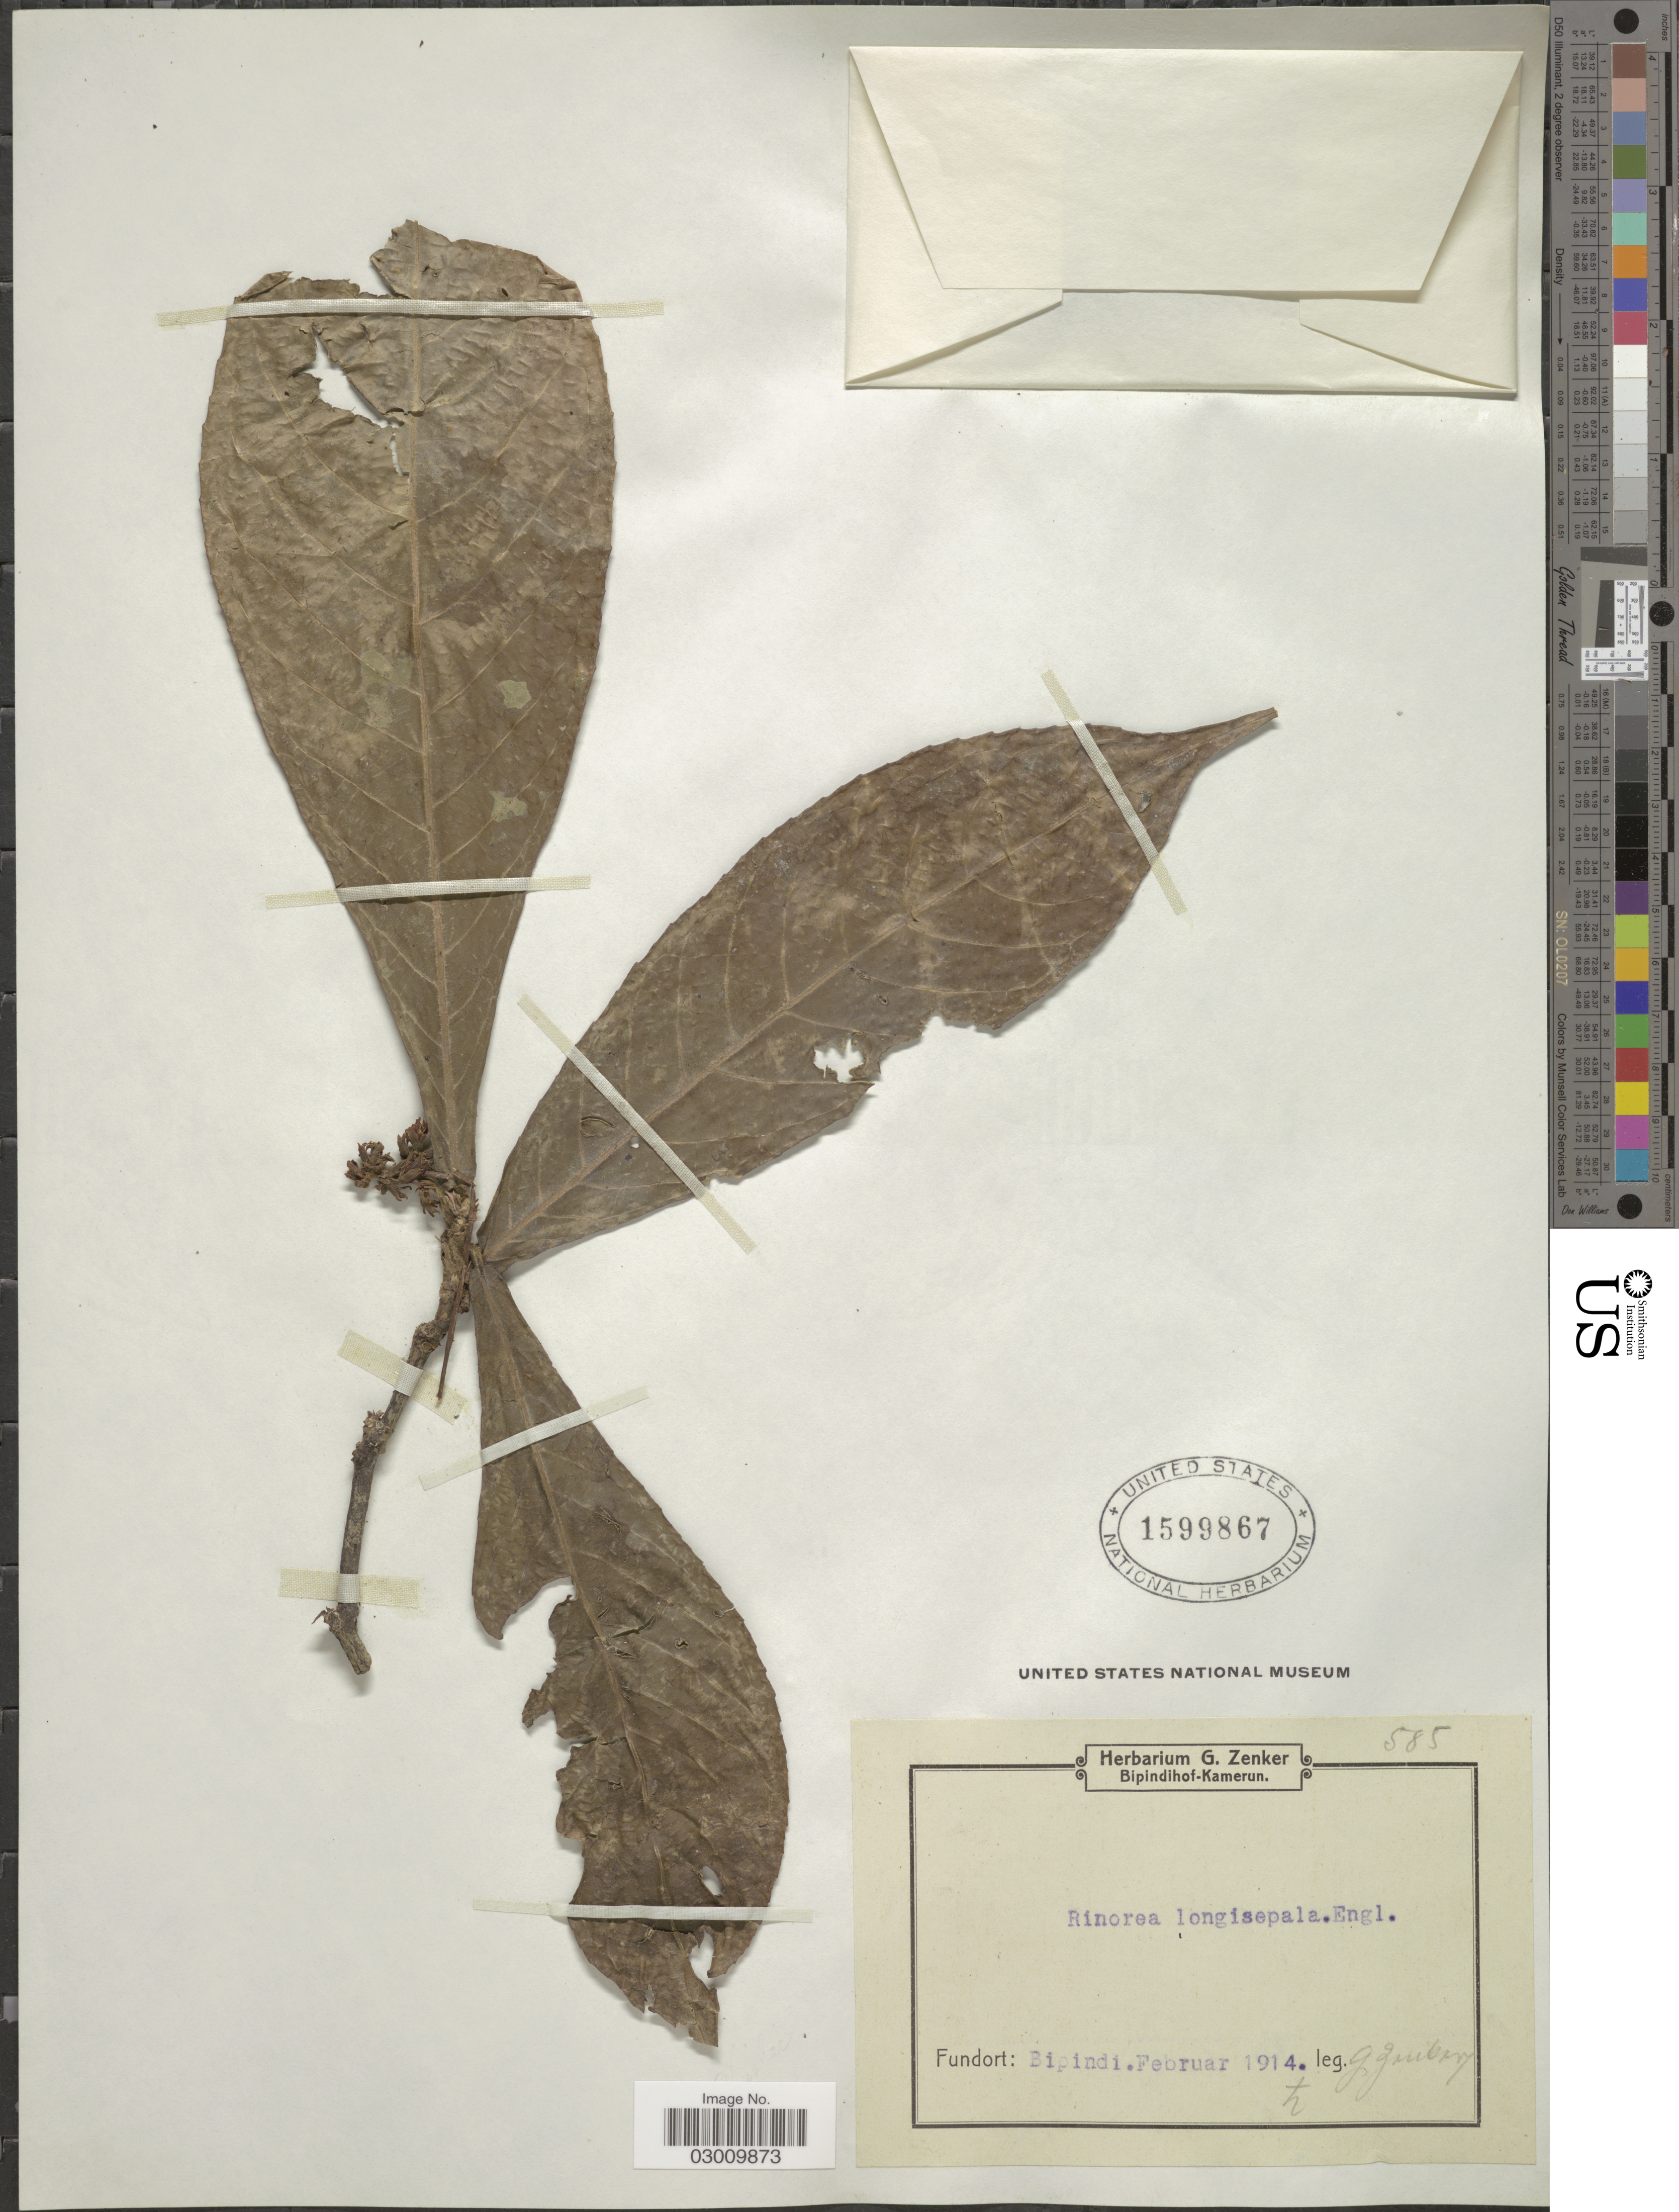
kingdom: Plantae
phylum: Tracheophyta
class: Magnoliopsida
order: Malpighiales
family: Violaceae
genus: Rinorea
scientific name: Rinorea longisepala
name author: Engl.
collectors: G. A. Zenker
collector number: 585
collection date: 1914-02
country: Cameroon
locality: Bipindi.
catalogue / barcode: US 1599867